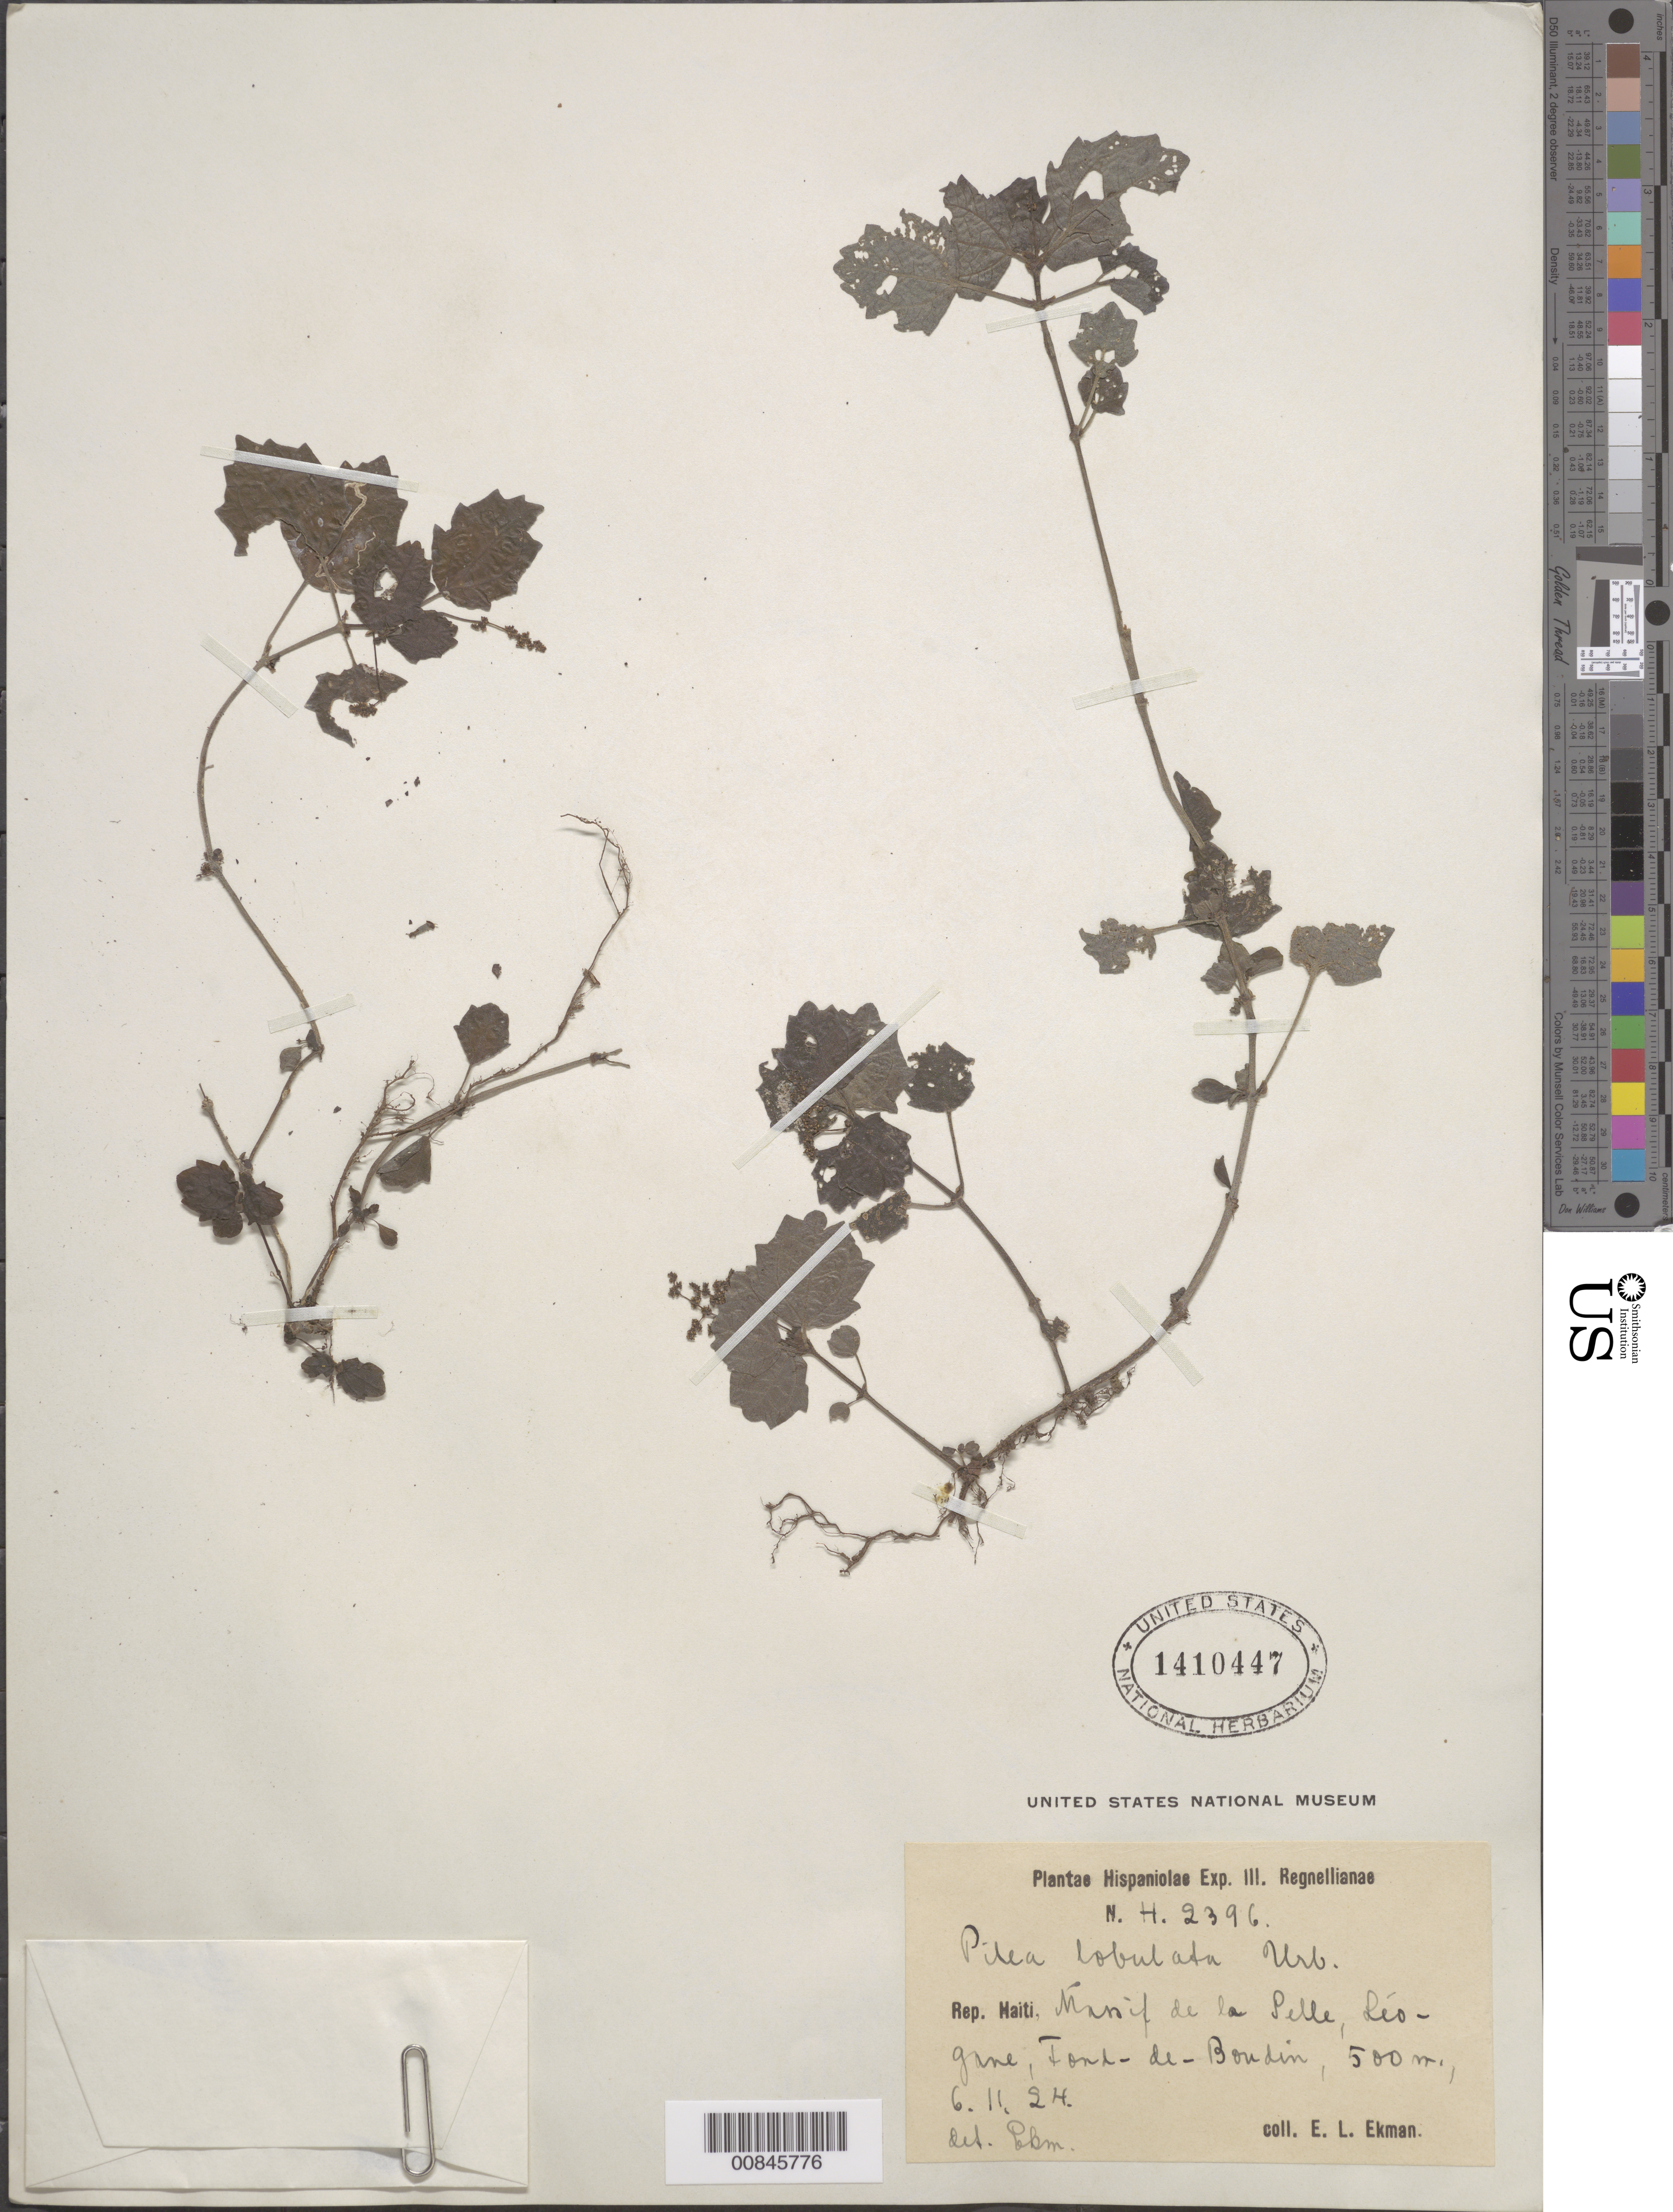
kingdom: Plantae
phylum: Tracheophyta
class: Magnoliopsida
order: Rosales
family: Urticaceae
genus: Pilea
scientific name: Pilea lobulata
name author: Urb.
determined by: Ekman, E. L.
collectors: E. L. Ekman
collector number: H 2396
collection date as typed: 06 Nov 1924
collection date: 1924-11-06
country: Haiti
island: Hispaniola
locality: Massif de la Selle, Léogane, Fond-de-Boudin.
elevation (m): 500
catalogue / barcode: US 1410447